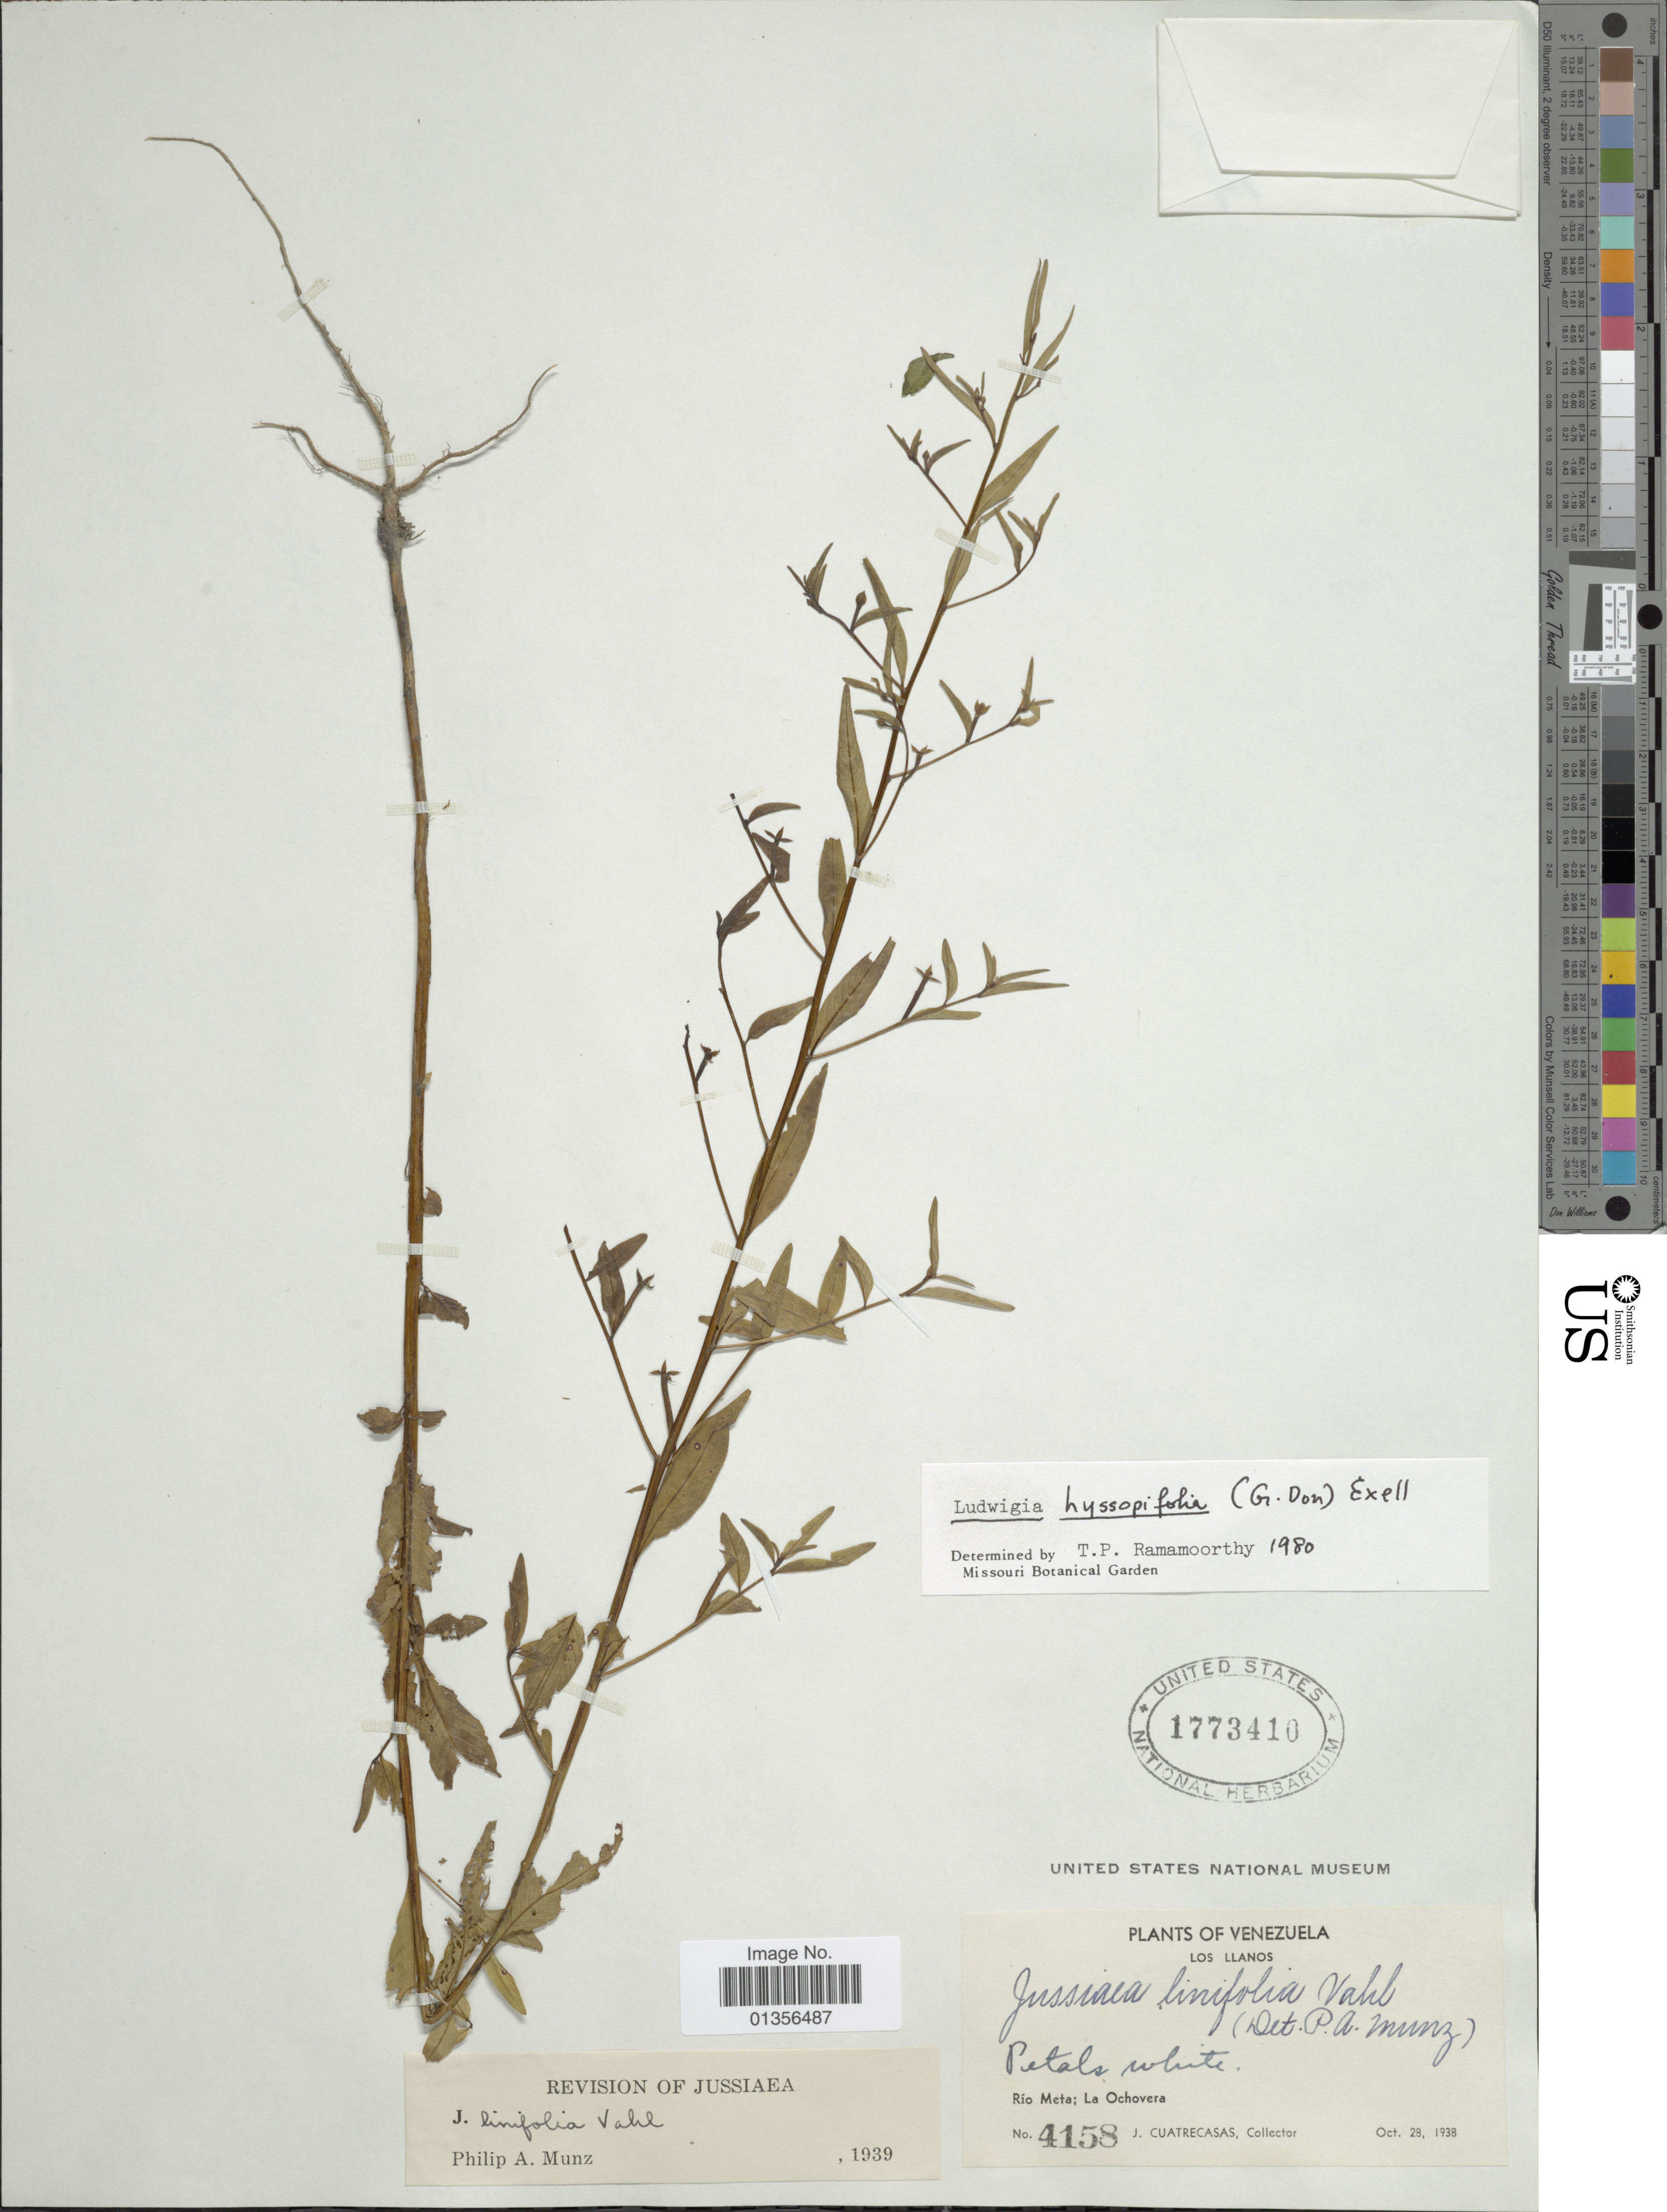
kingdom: Plantae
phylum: Tracheophyta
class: Magnoliopsida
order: Myrtales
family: Onagraceae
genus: Ludwigia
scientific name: Ludwigia hyssopifolia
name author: (G. Don) Exell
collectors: J. Cuatrecasas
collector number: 4158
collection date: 1938-10-28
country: Venezuela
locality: Los Llanos, Río Meta; La Ochovera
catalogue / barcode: US 1773410